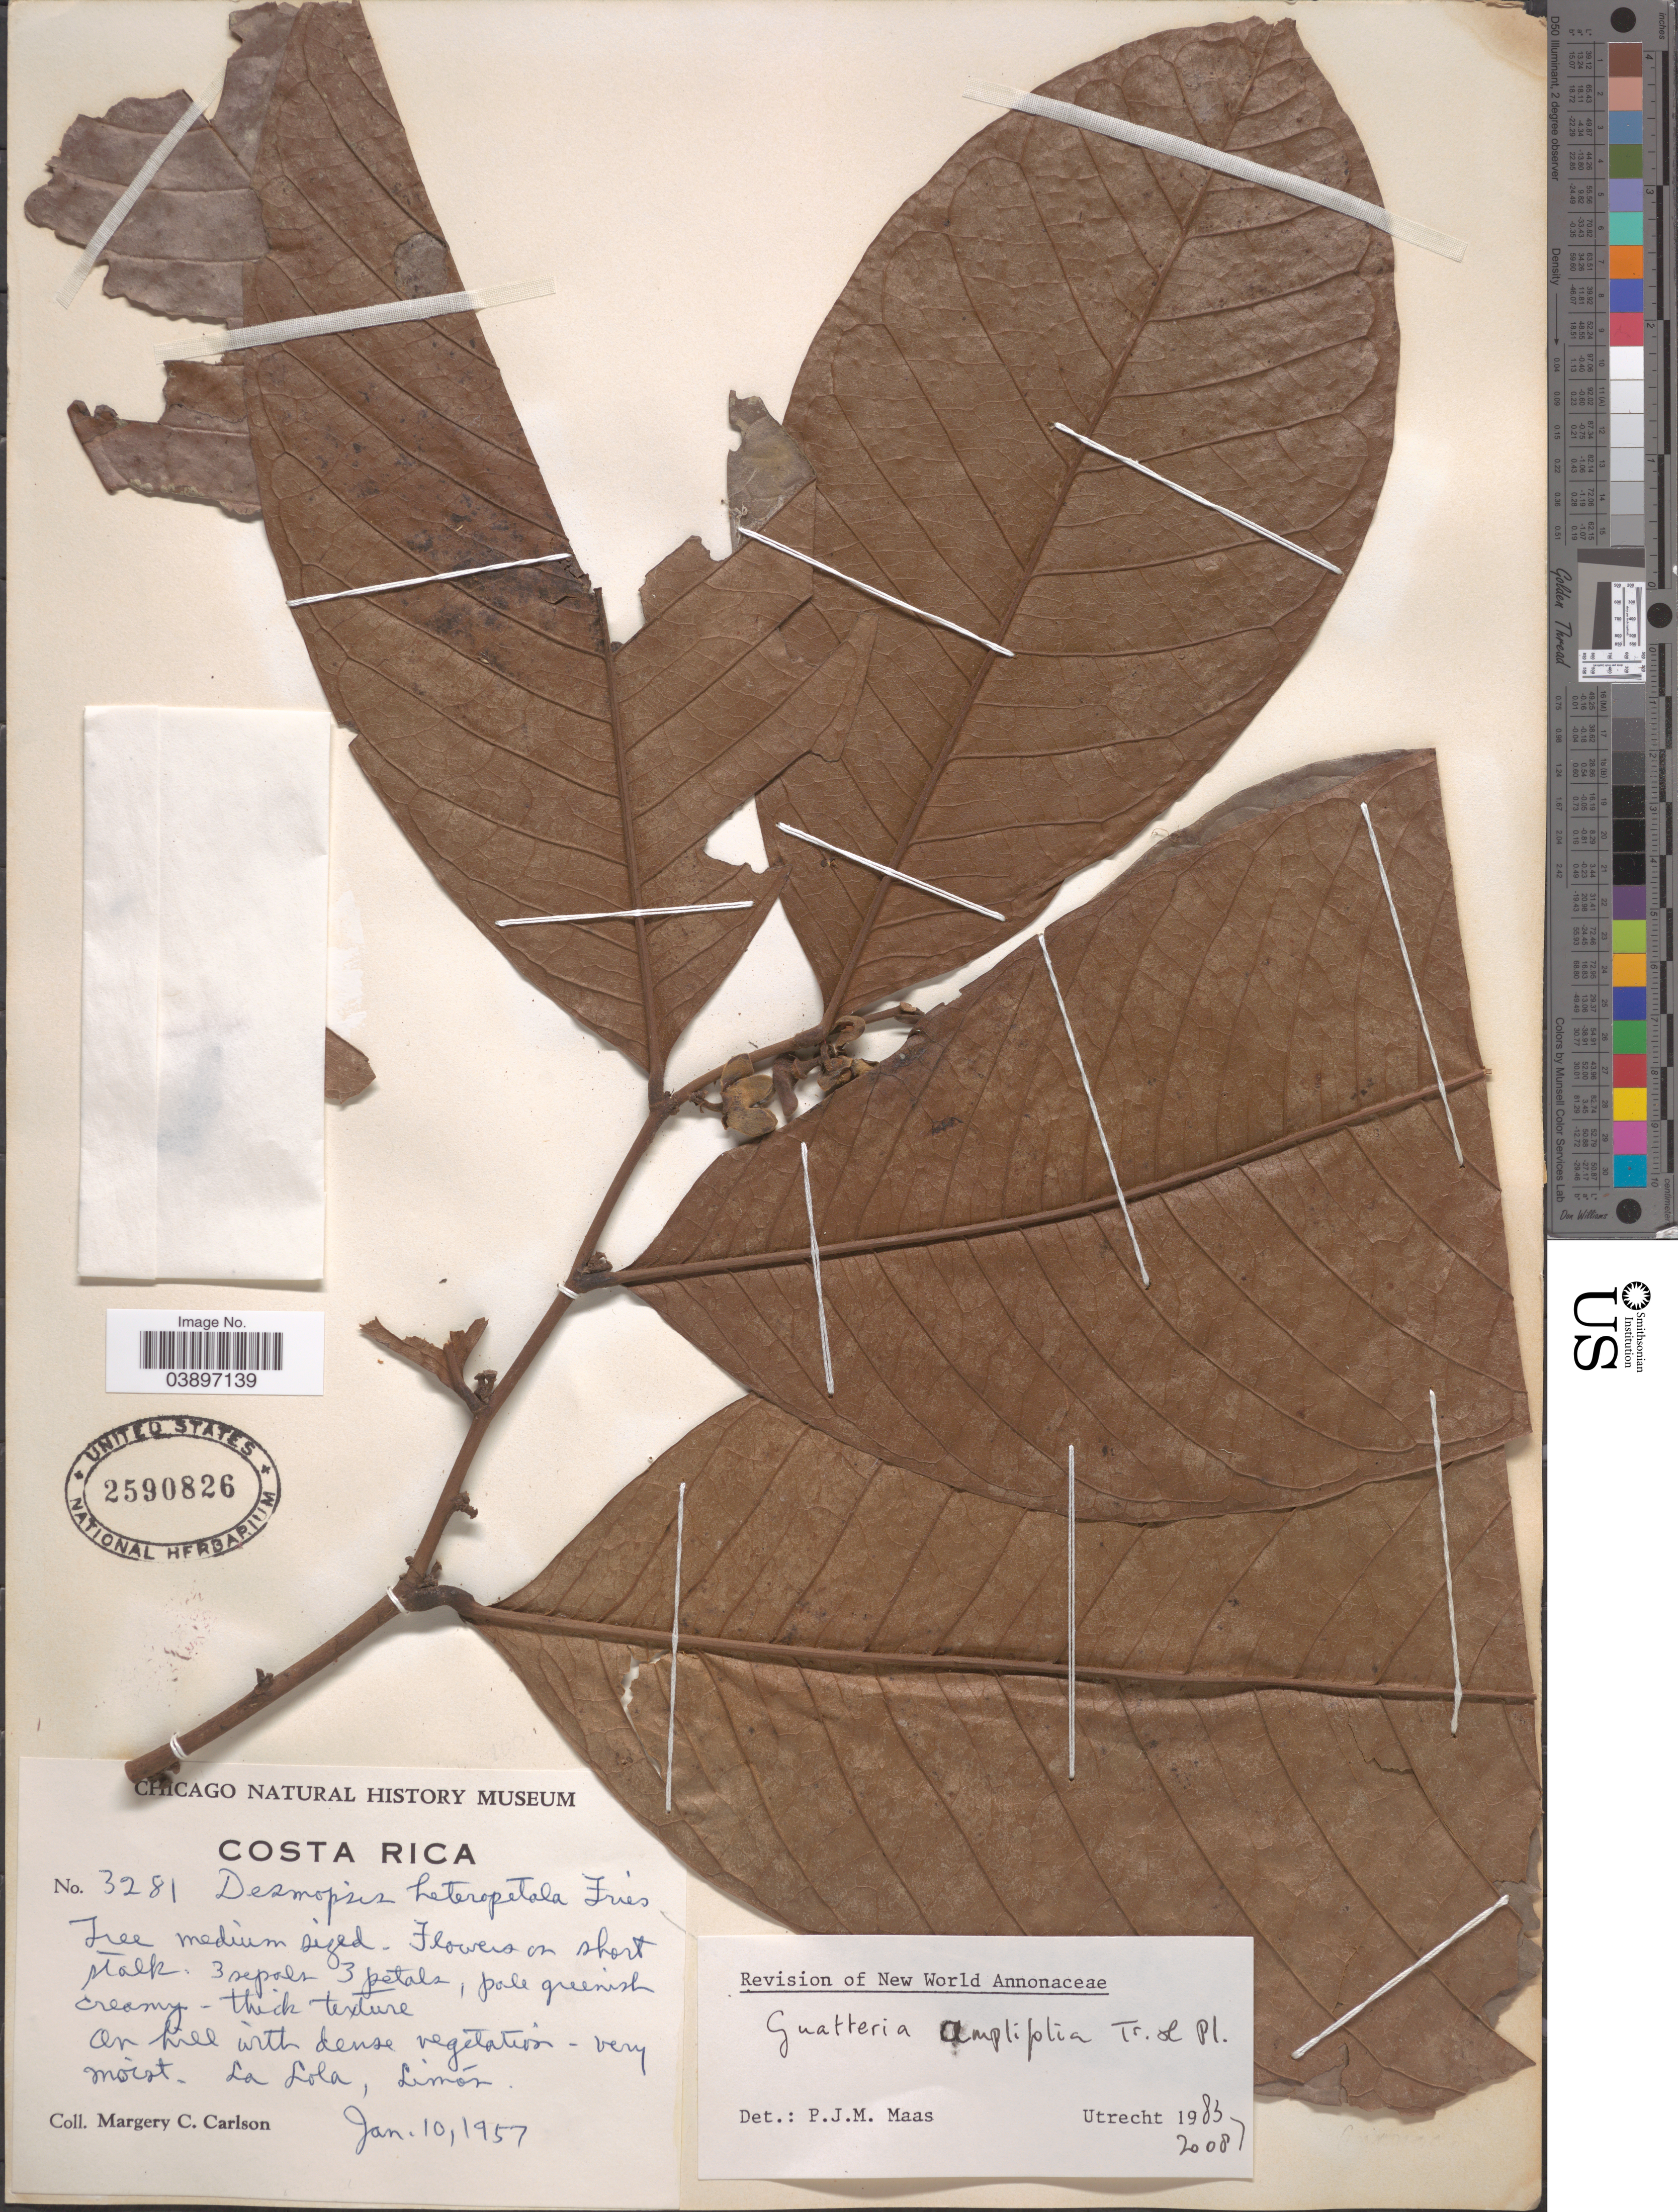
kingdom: Plantae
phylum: Tracheophyta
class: Magnoliopsida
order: Magnoliales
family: Annonaceae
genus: Guatteria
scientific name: Guatteria amplifolia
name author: Triana & Planch.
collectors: M. C. Carlson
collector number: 3281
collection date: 1957-01-10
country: Costa Rica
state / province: Limón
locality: La Lola.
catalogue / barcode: US 2590826